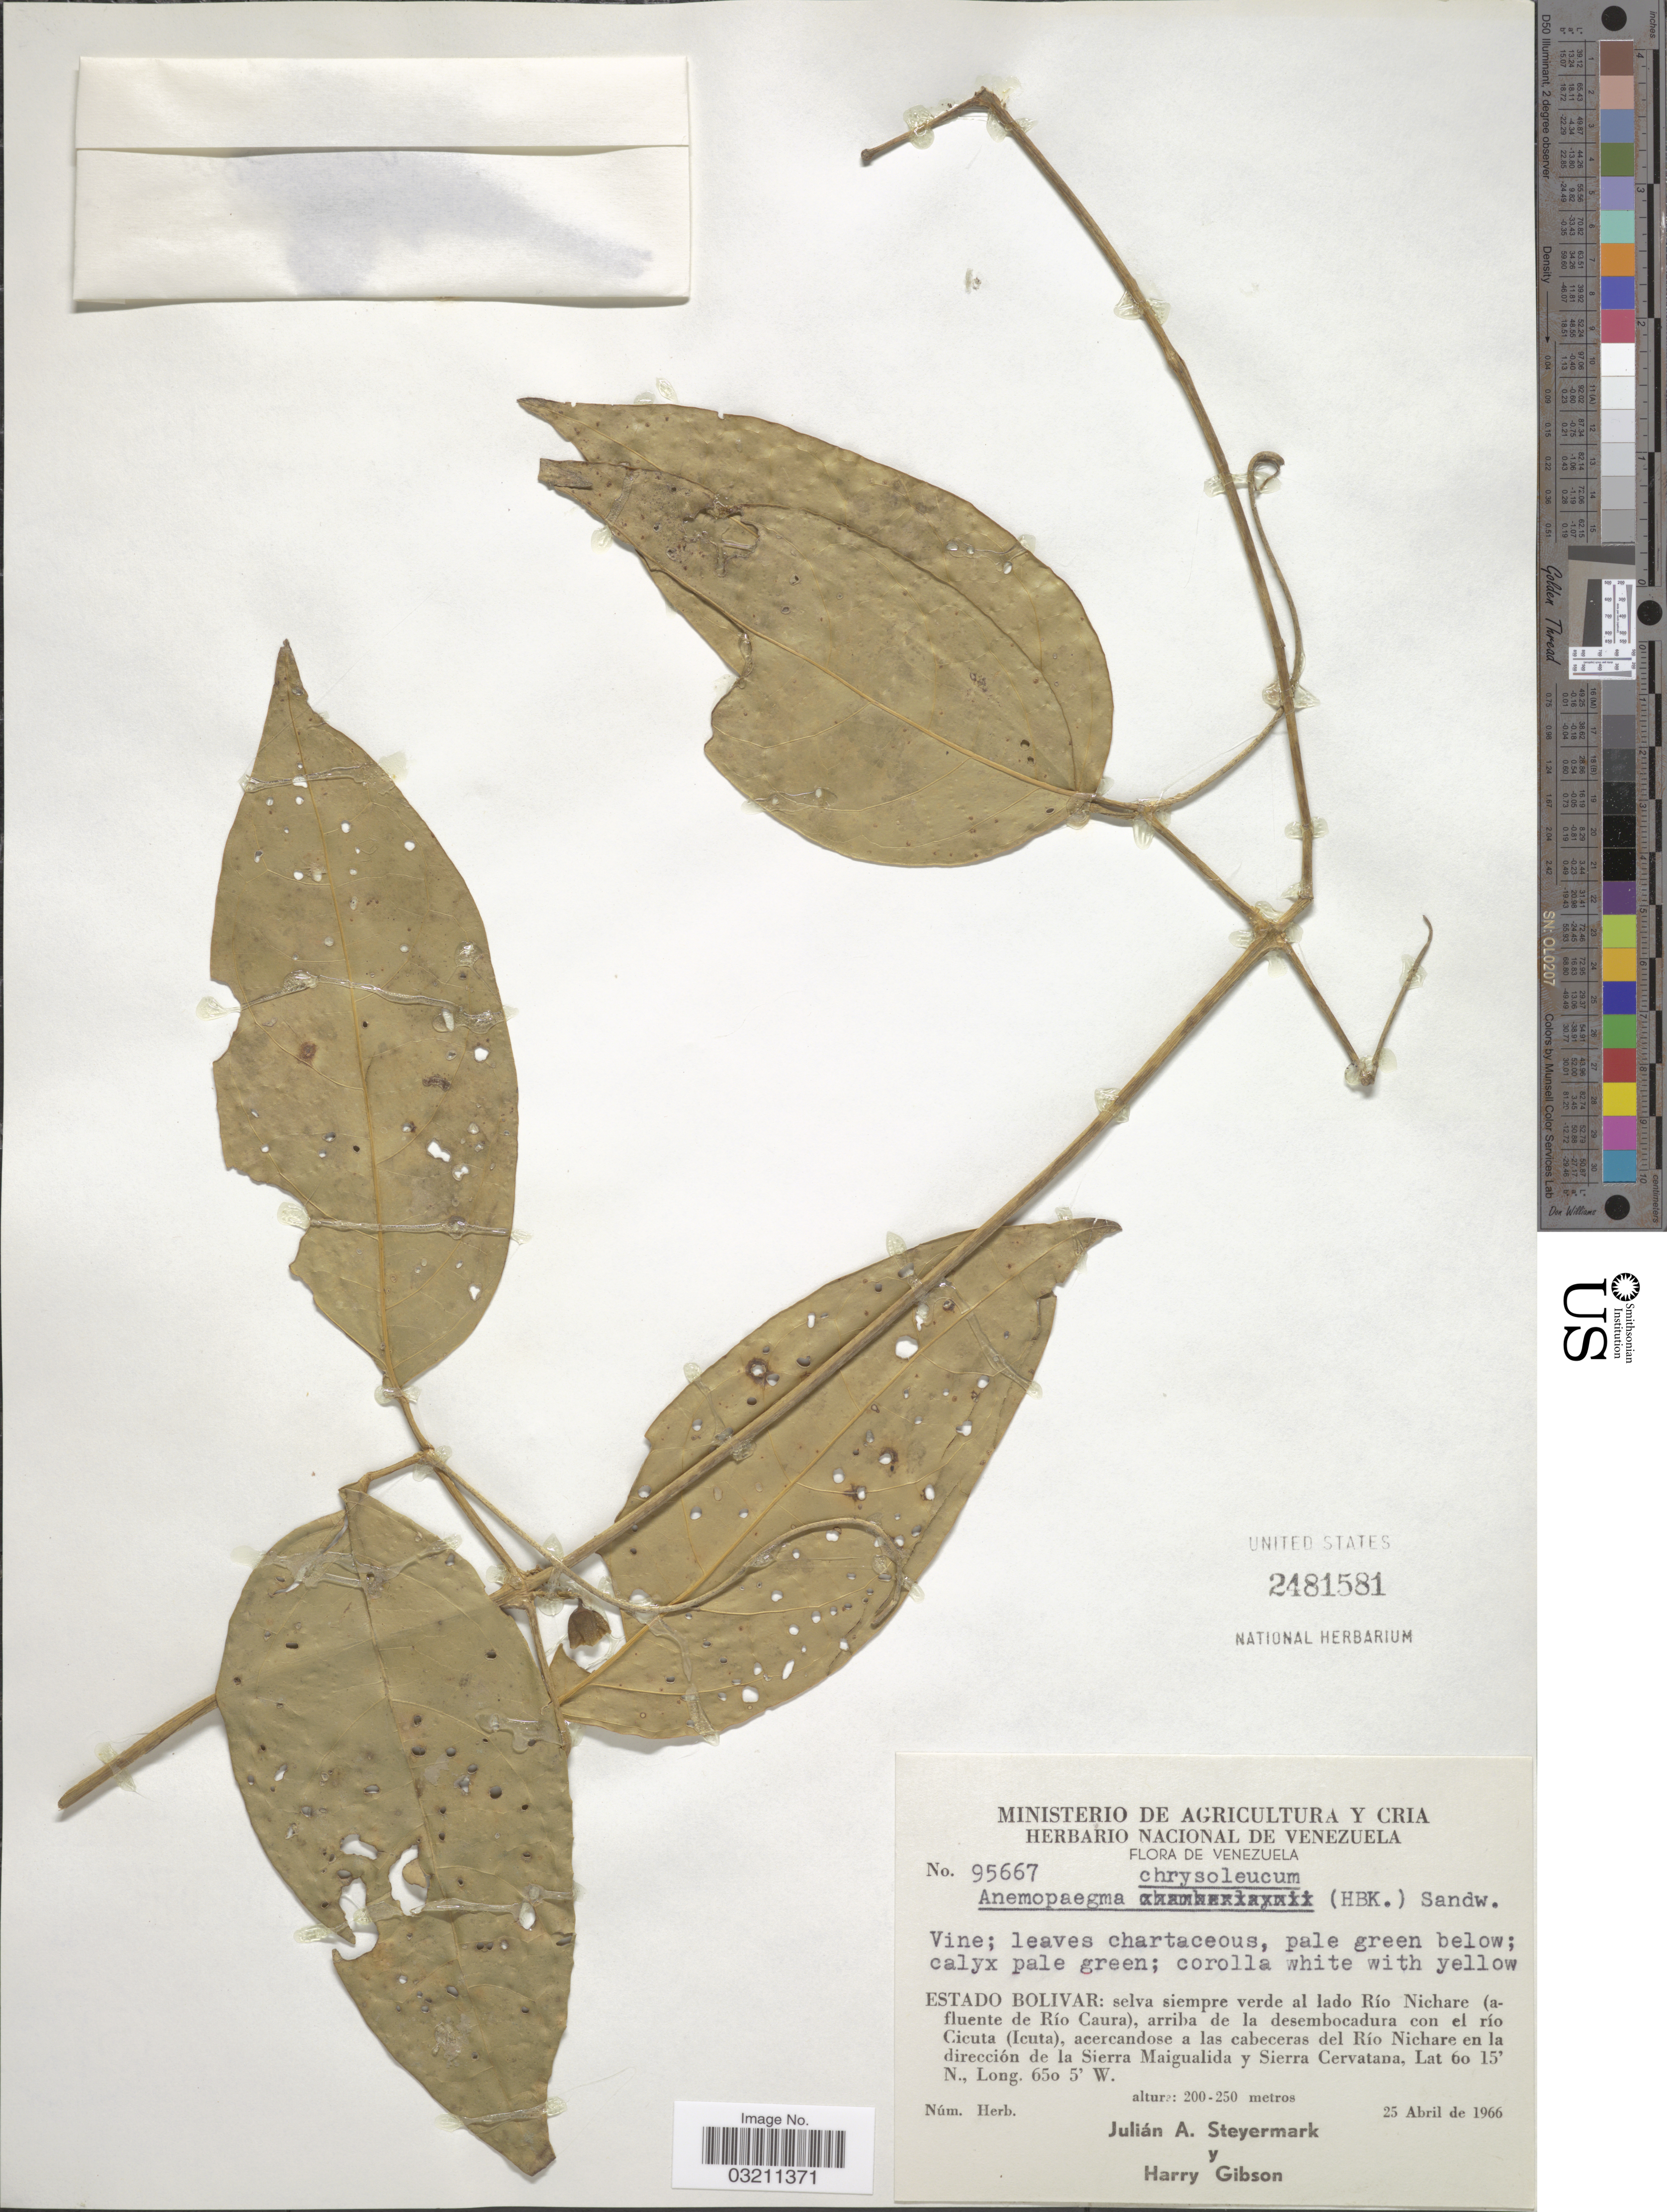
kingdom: Plantae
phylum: Tracheophyta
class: Magnoliopsida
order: Lamiales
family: Bignoniaceae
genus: Anemopaegma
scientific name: Anemopaegma chrysoleucum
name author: (Kunth) Sandwith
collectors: J. Steyermark & H. Gibson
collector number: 95667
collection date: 1966-04-25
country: Venezuela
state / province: Bolivar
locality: Selva siempre verde al lado Río Nichare (affluente de Río Caura), arriba de la desembocadura con el río Cicuta (Icuta), acercandose a las cabeceras del Río Nichare en la dirrección de la Sierra Maigualida y Sierra Cervatana.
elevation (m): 200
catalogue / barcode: US 2481581